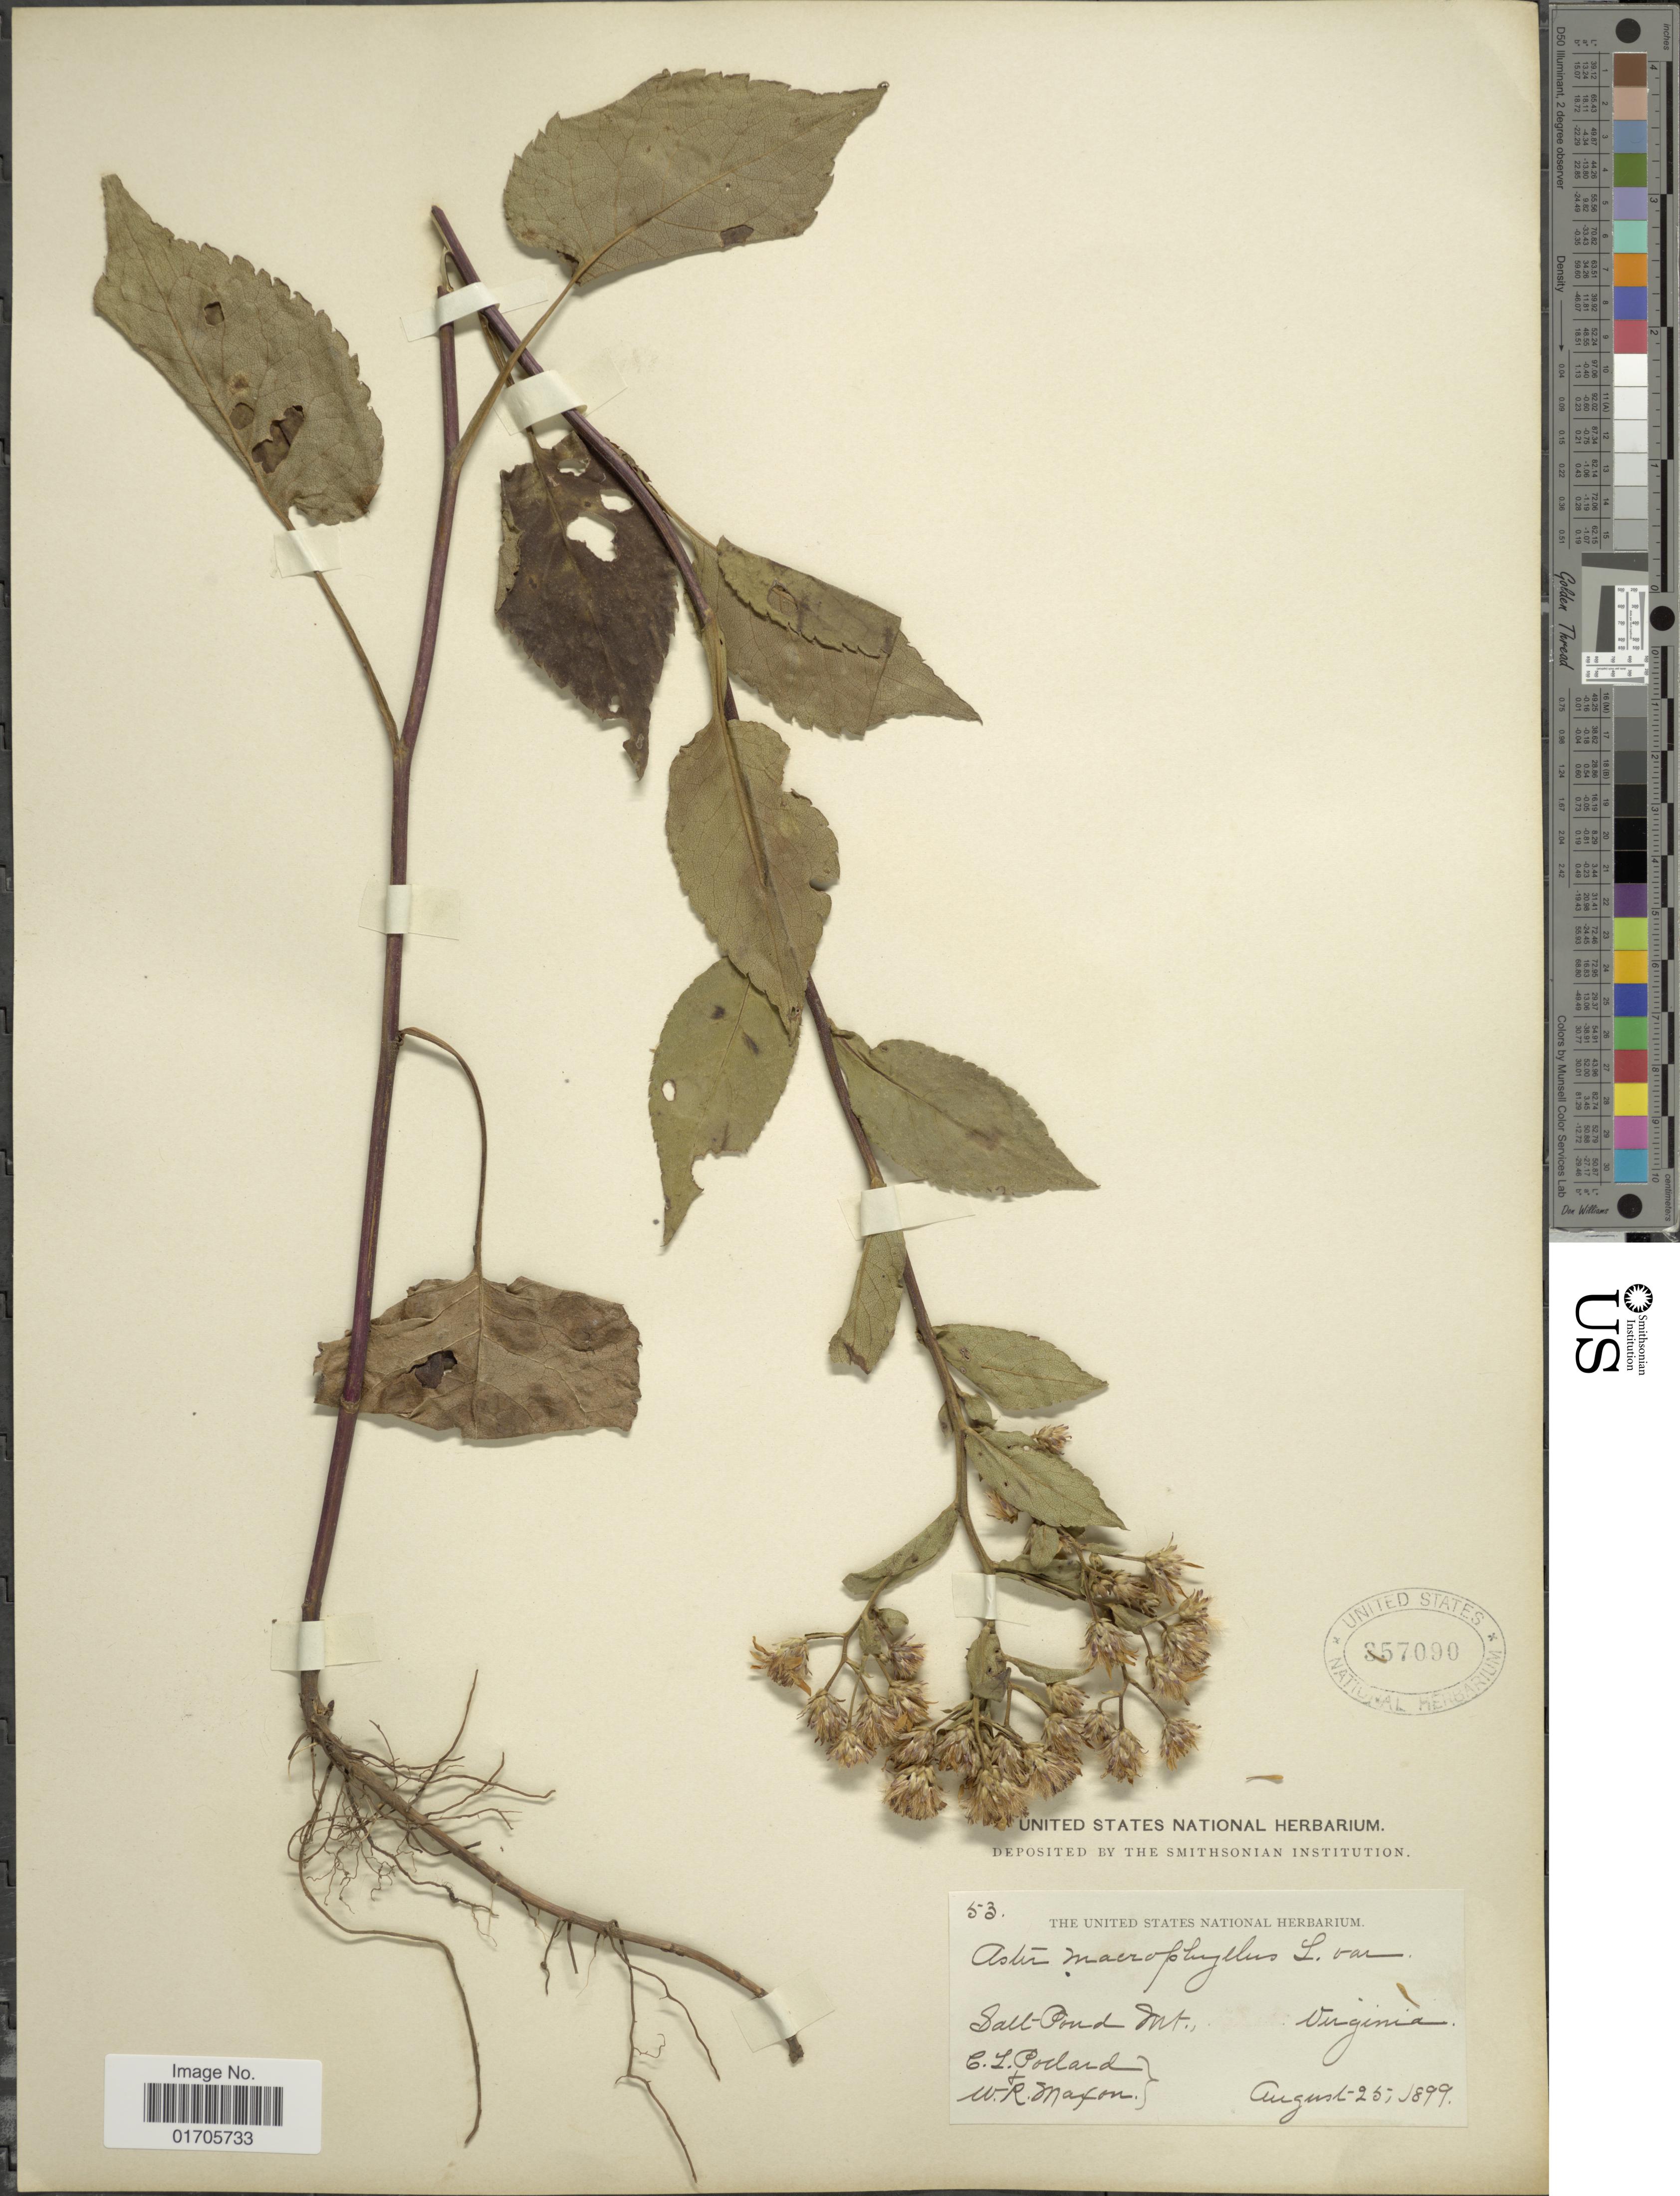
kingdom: Plantae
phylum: Tracheophyta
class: Magnoliopsida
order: Asterales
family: Asteraceae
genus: Eurybia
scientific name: Eurybia macrophylla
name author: (L.) Cass.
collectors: C. L. Pollard & W. R. Maxon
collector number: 53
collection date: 1899-08-25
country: United States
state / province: Virginia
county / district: Giles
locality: Salt-Pond Mt., Virginia.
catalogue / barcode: US 357090